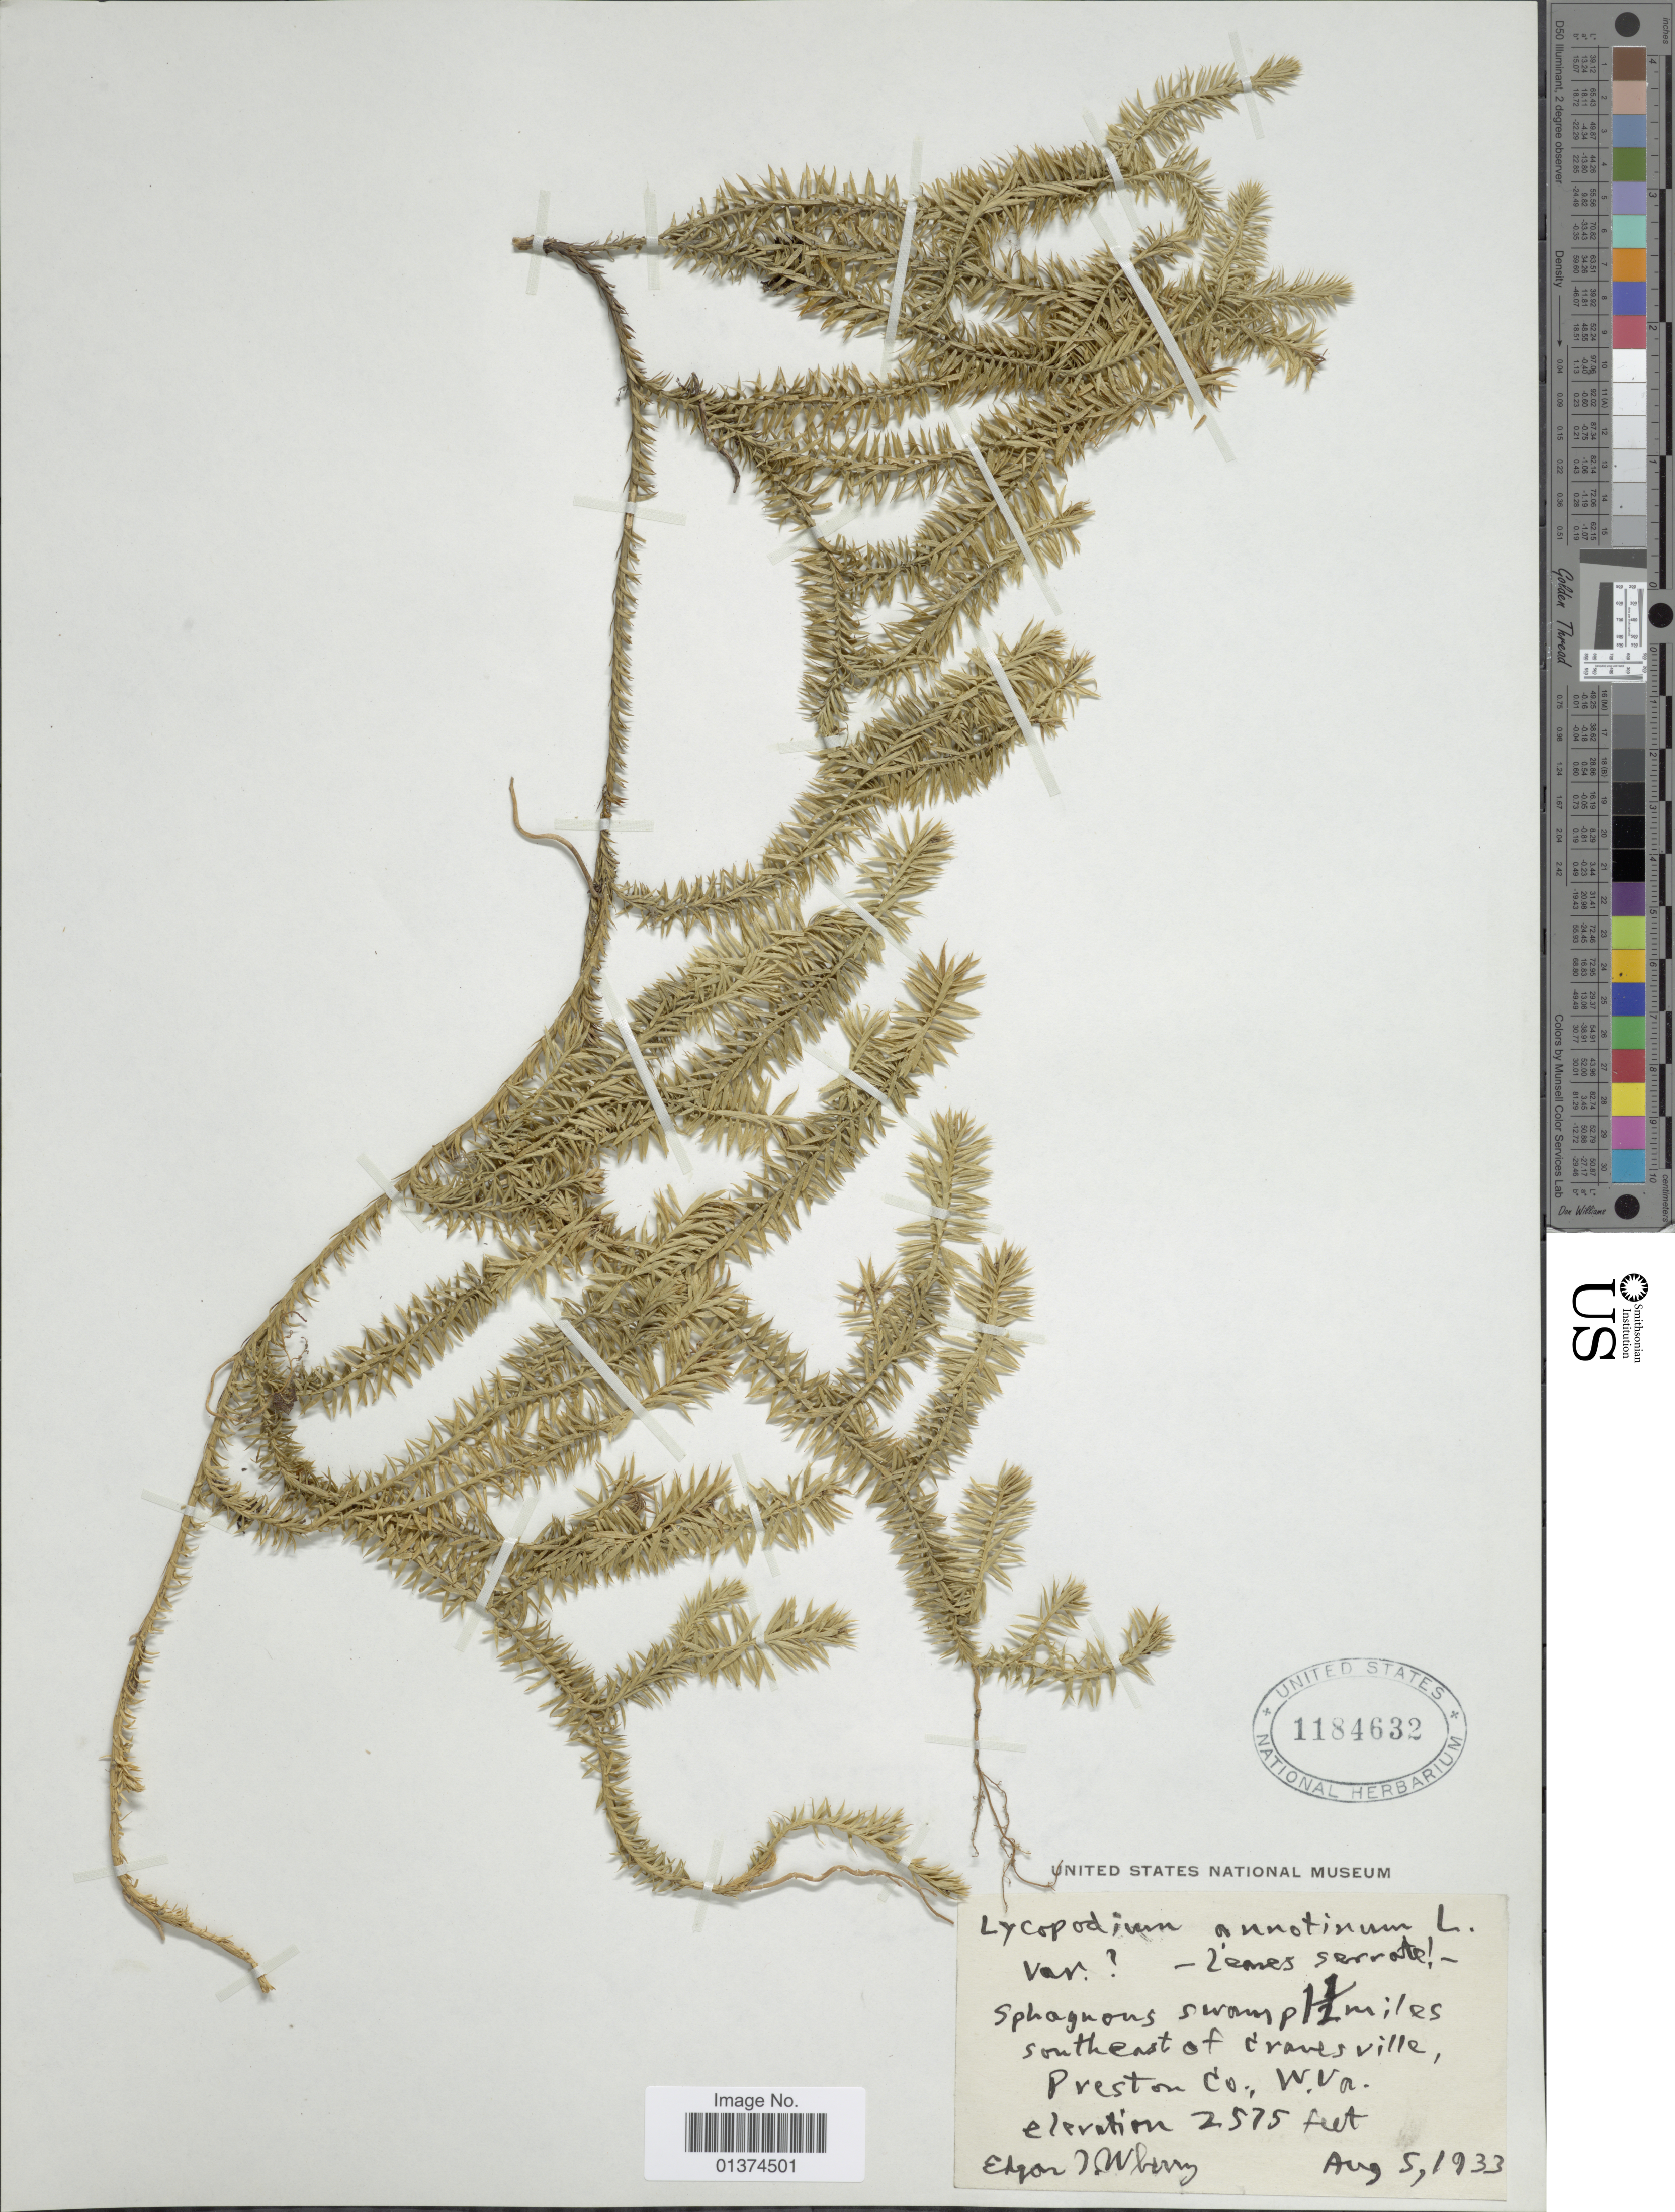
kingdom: Plantae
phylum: Tracheophyta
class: Lycopodiopsida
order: Lycopodiales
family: Lycopodiaceae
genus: Spinulum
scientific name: Spinulum annotinum subsp. annotinum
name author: (L.) A. Haines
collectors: E. Berry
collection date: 1933-08-05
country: United States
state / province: West Virginia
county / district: Preston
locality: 1½ miles SE of Cranesville.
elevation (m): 785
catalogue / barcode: US 1184632